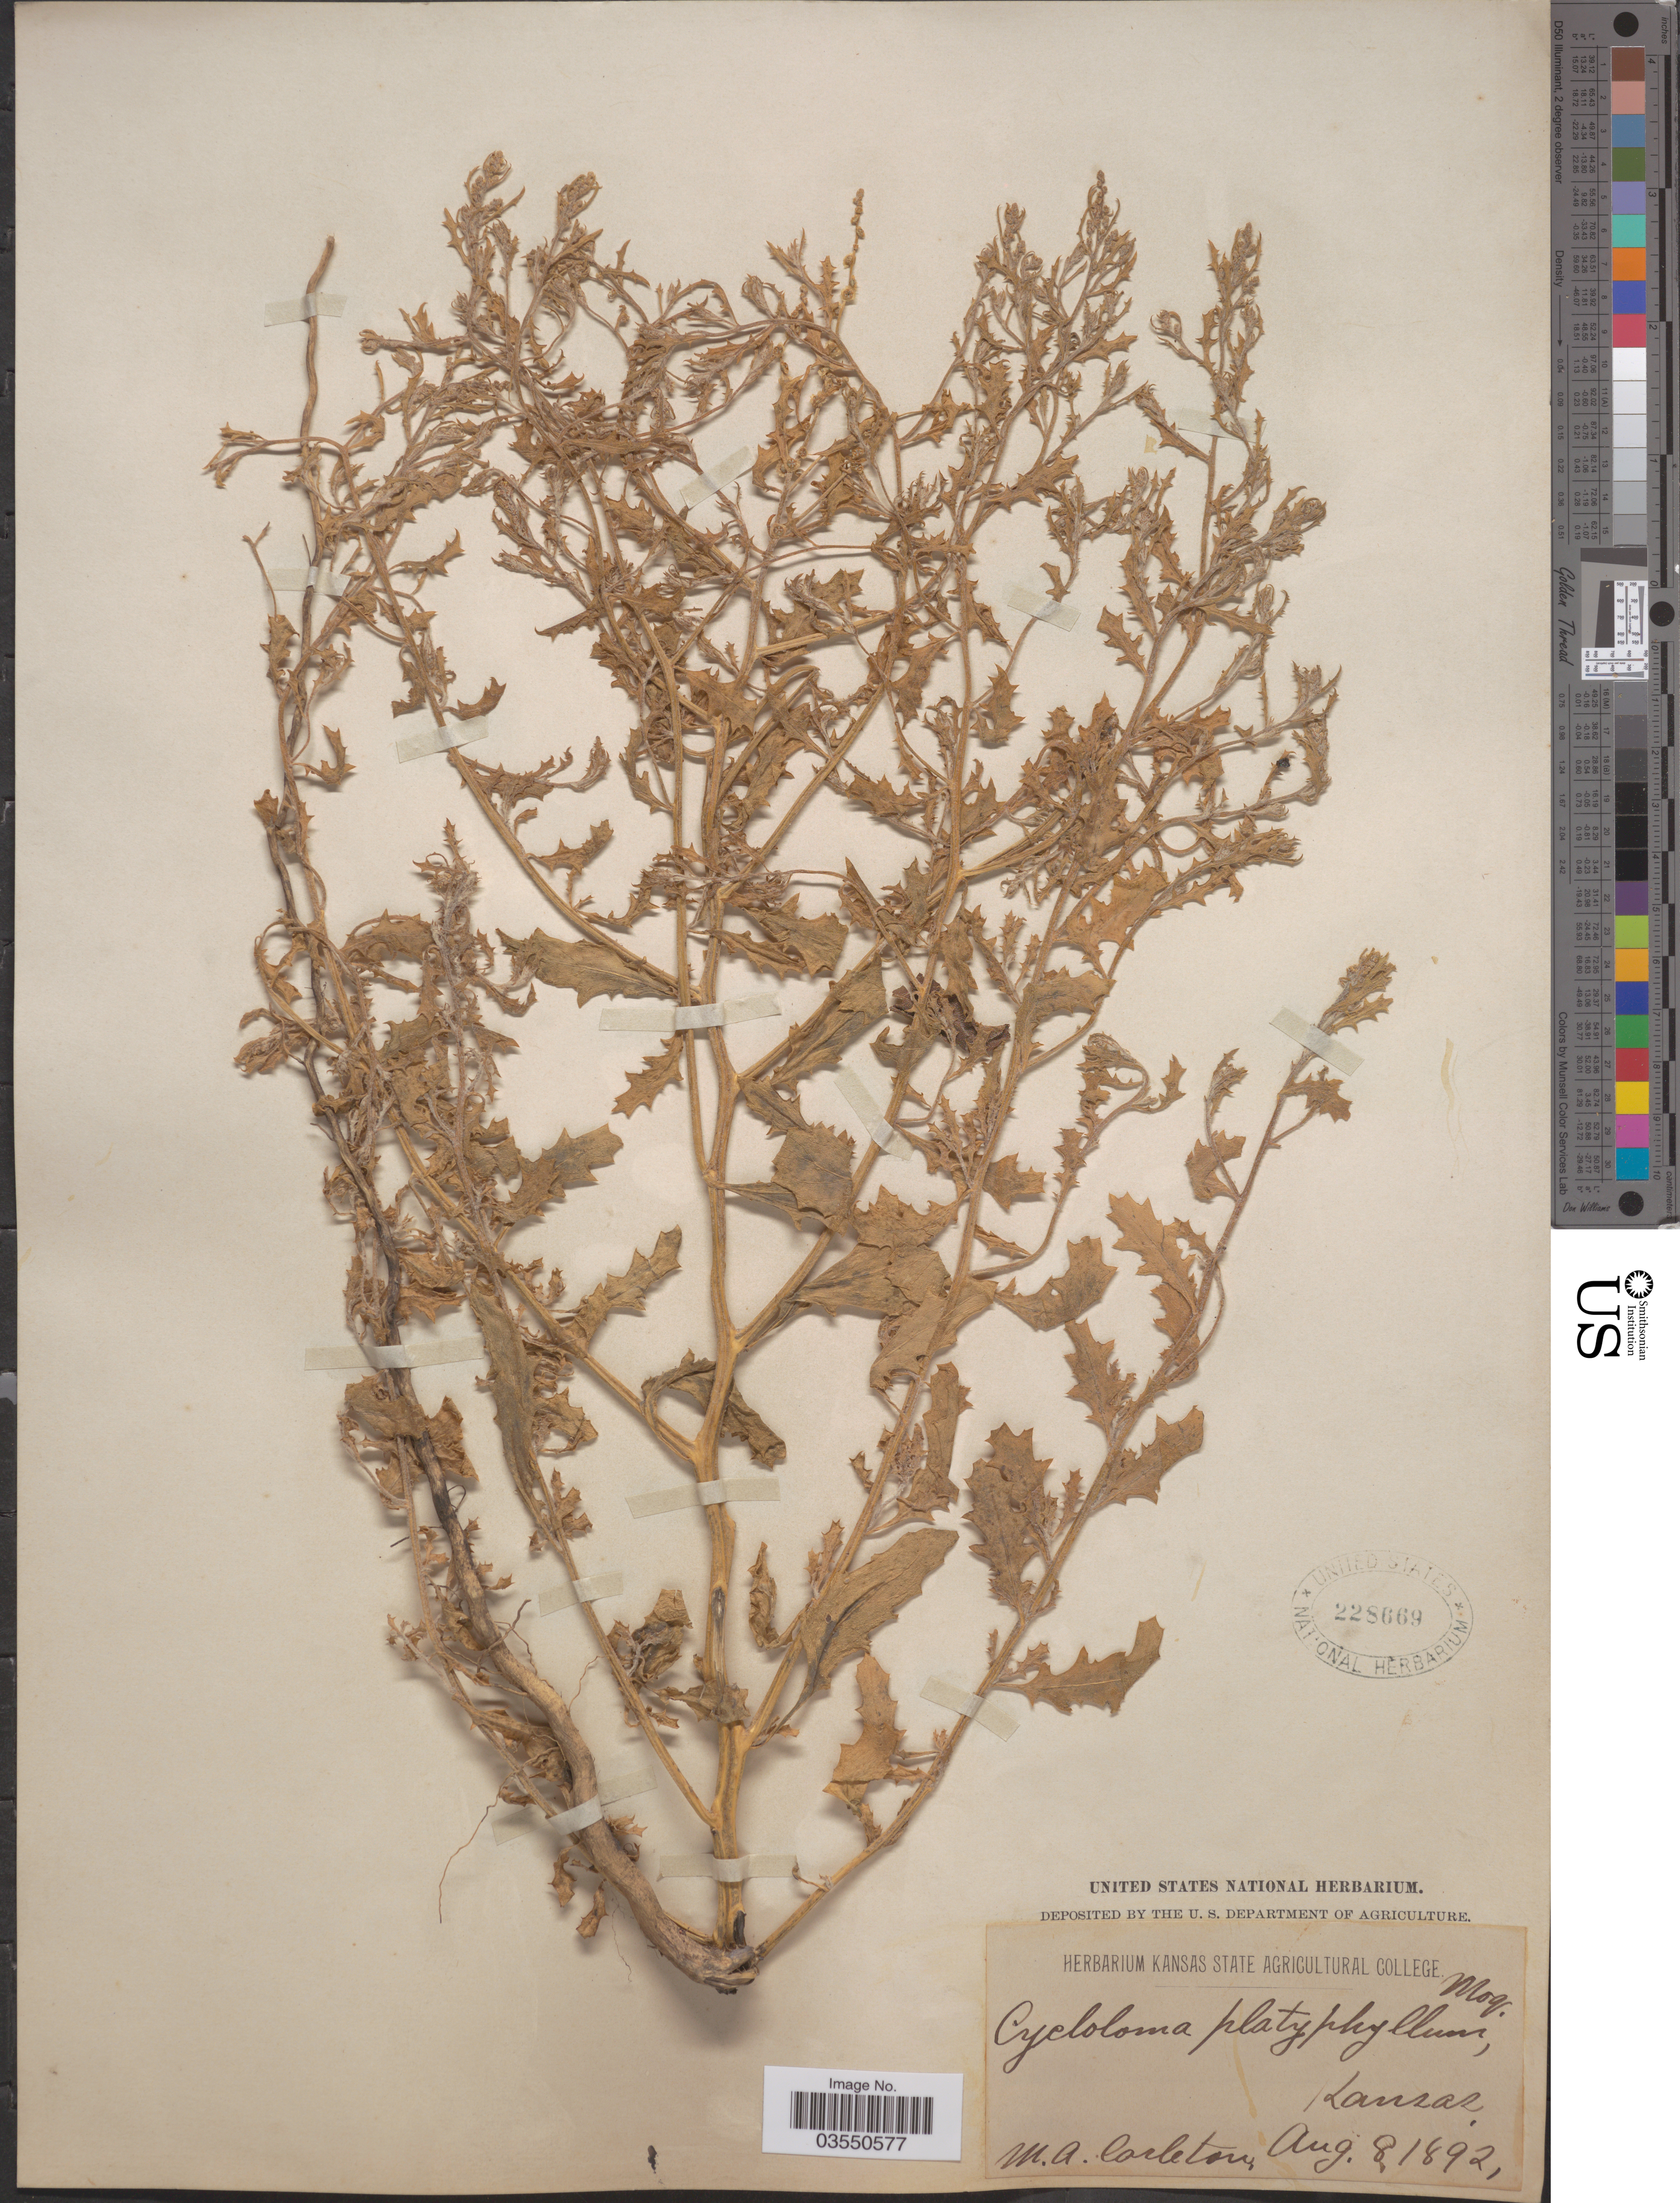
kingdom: Plantae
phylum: Tracheophyta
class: Magnoliopsida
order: Caryophyllales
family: Amaranthaceae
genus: Dysphania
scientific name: Dysphania atriplicifolia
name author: (Spreng.) G. Kadereit et al.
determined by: U.S. National Herbarium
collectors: M. A. Carleton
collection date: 1892-08-08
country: United States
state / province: Kansas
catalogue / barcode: US 228669